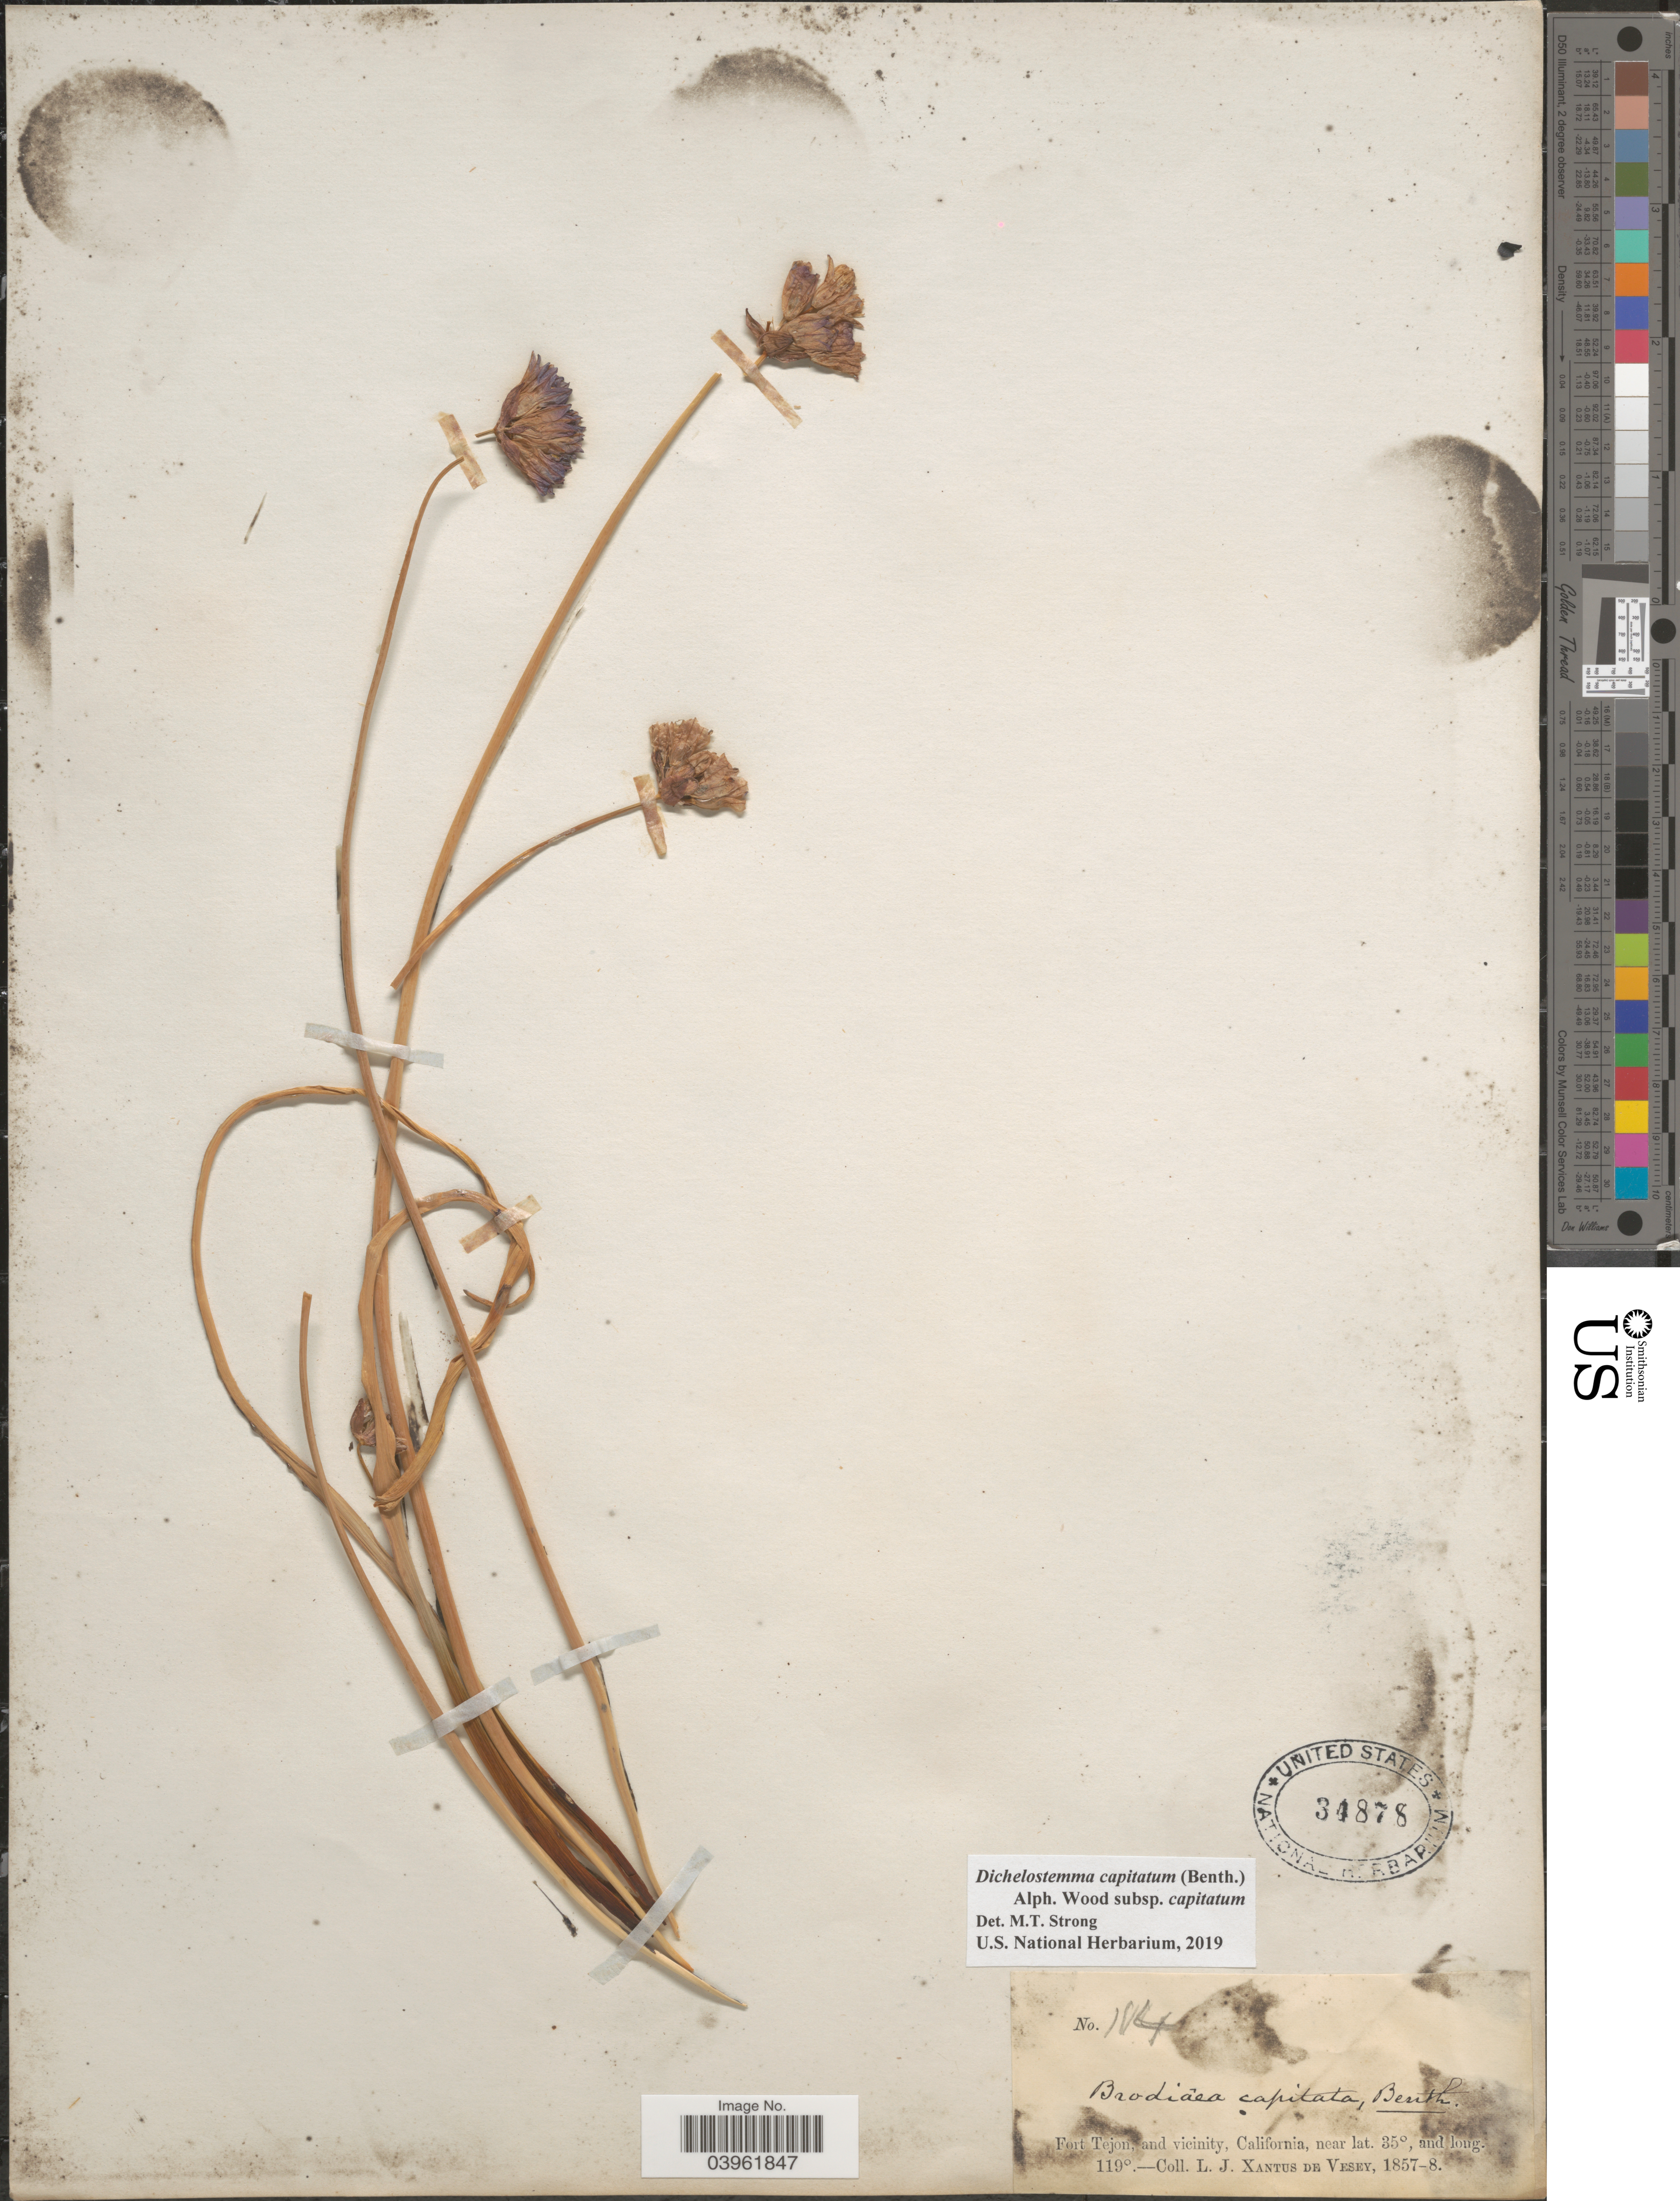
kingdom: Plantae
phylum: Tracheophyta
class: Liliopsida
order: Asparagales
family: Asparagaceae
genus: Dichelostemma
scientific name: Dichelostemma capitatum subsp. capitatum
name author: (Benth.) Alph. Wood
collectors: L. Xantus de Vesey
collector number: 184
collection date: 1857/1858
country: United States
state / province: California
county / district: Kern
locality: Fort Tejon, and vicinity.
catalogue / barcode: US 34878